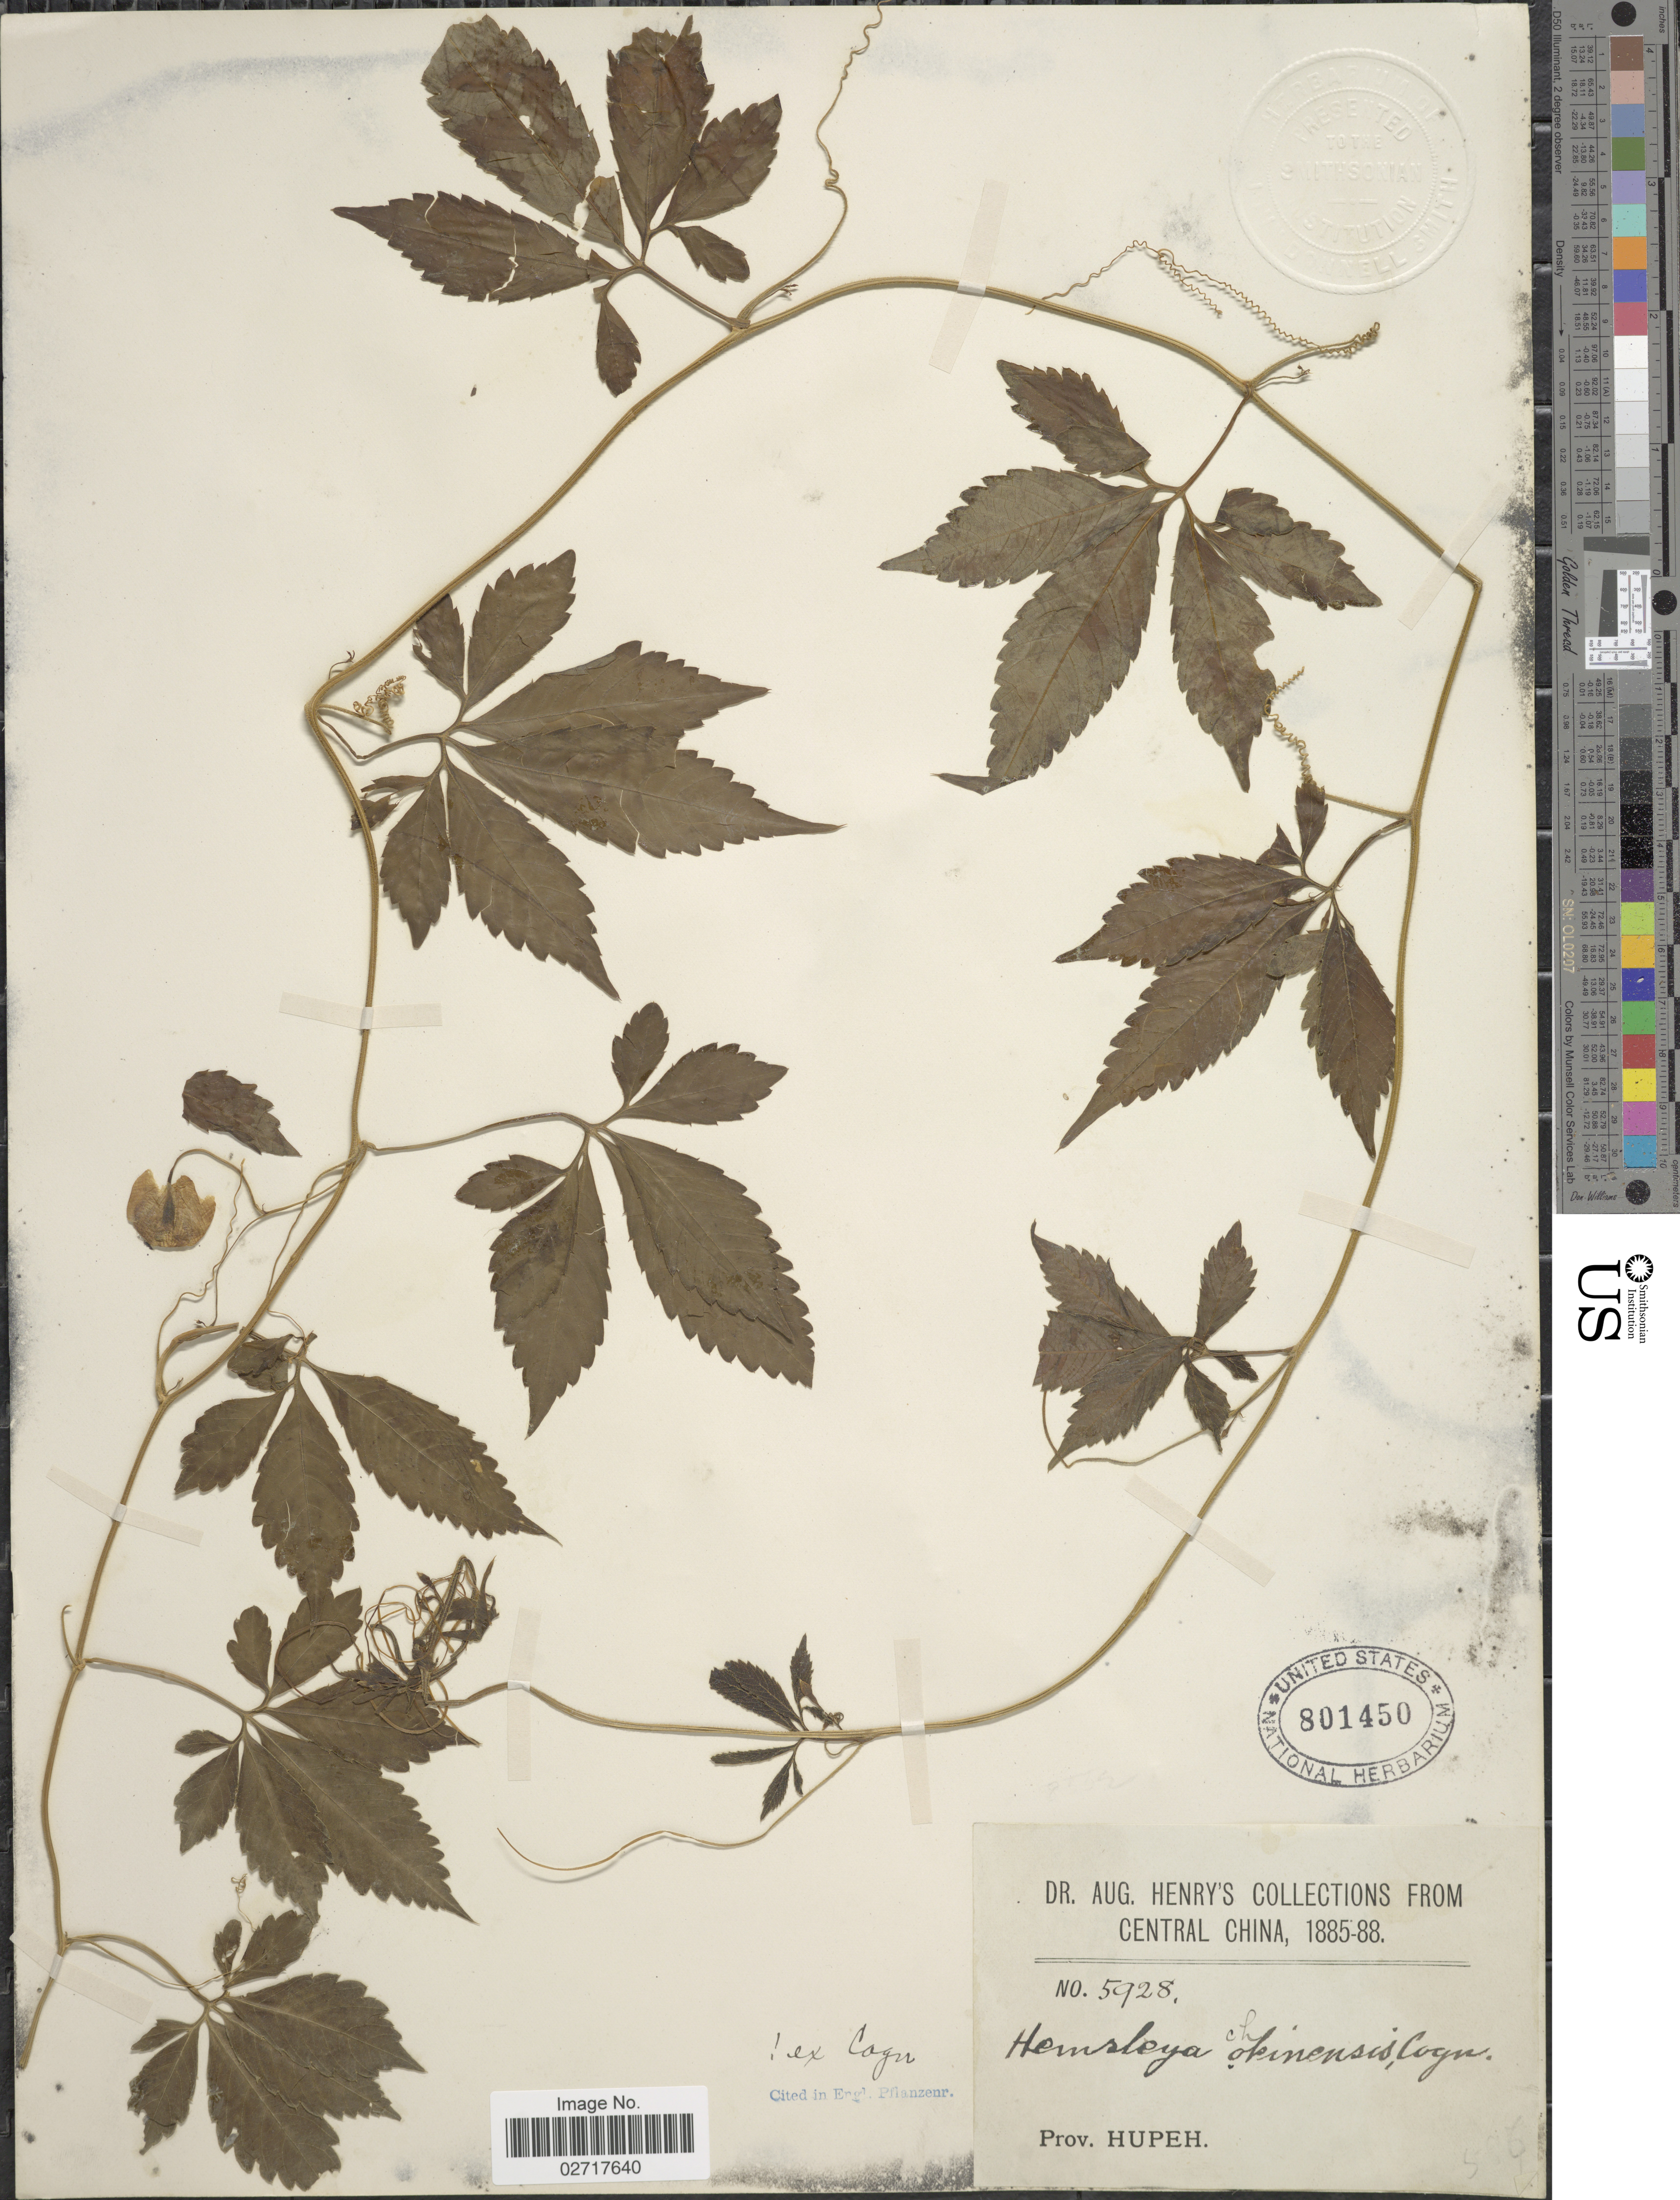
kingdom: Plantae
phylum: Tracheophyta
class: Magnoliopsida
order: Cucurbitales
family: Cucurbitaceae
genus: Hemsleya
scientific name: Hemsleya chinensis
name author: Cogn.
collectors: A. Henry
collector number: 5928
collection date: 1885/1888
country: China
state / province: Hubei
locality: Central China. Prov. Hupeh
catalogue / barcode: US 801450